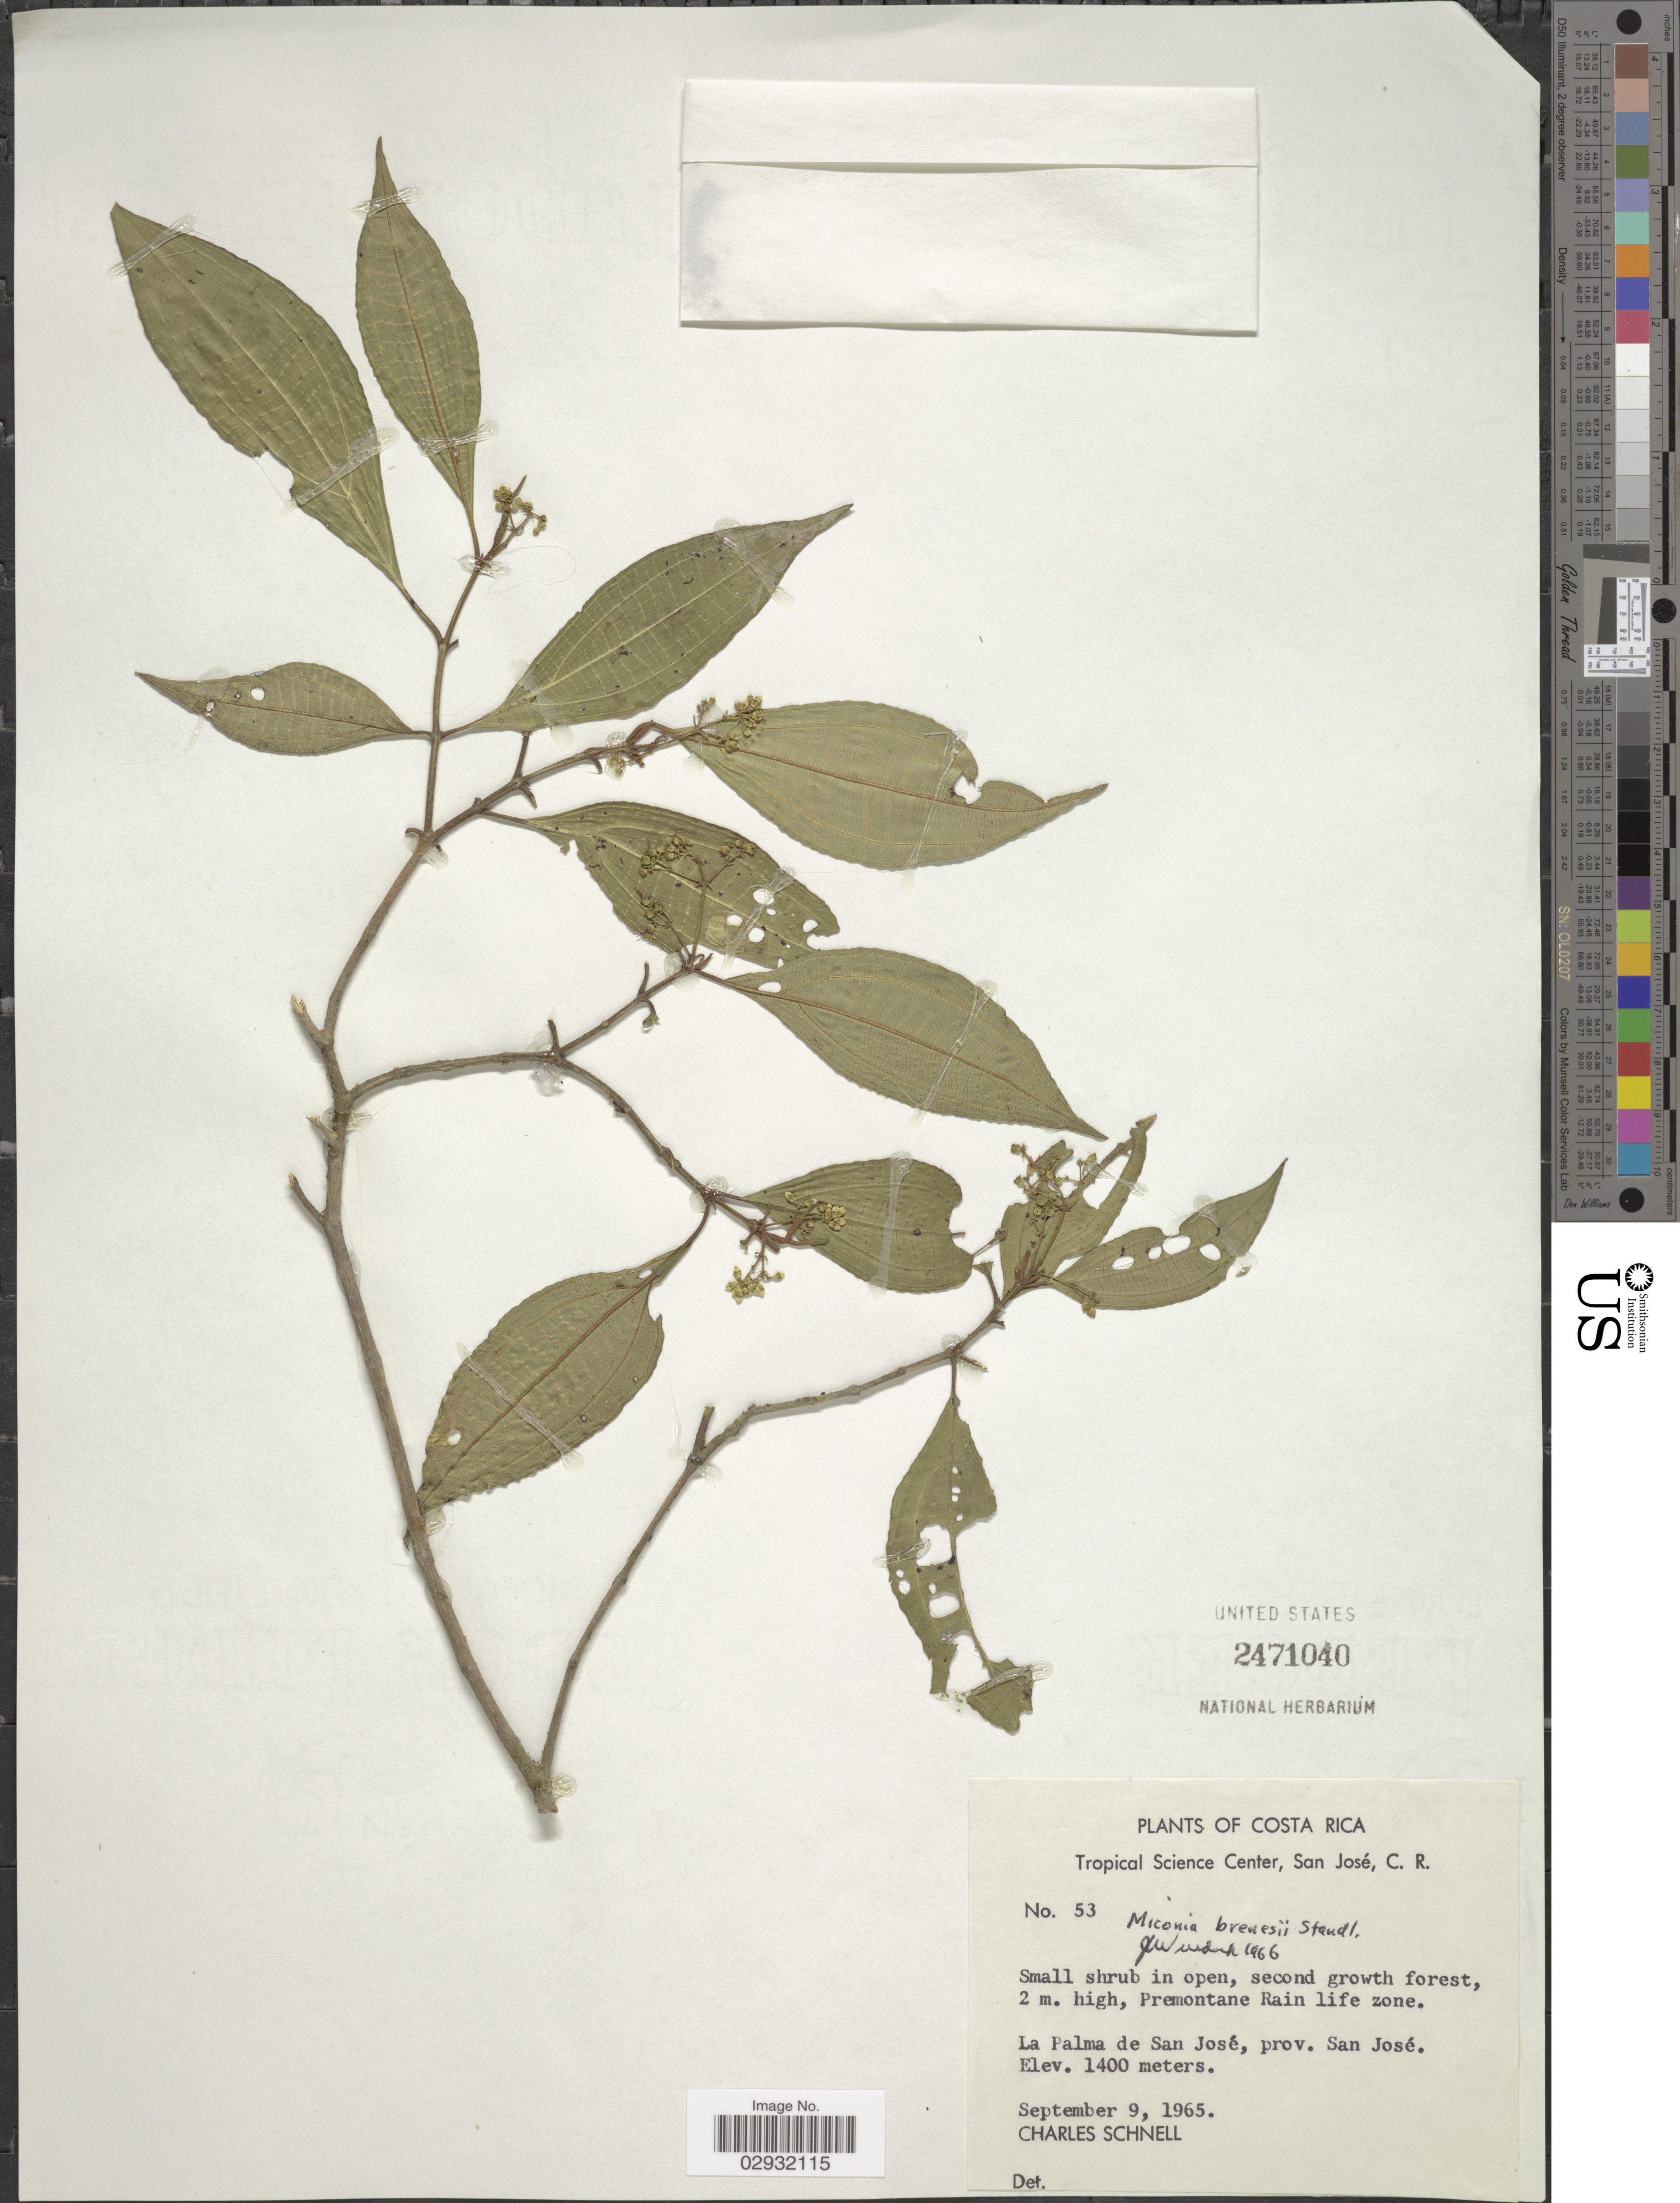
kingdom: Plantae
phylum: Tracheophyta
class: Magnoliopsida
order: Myrtales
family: Melastomataceae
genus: Miconia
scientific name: Miconia brenesii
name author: Standl.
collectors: C. Schnell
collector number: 53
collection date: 1965-09-09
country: Costa Rica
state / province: San José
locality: La Palma de San José, prov. San José, Premontane Rain Life Zone.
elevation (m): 1400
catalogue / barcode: US 2471040